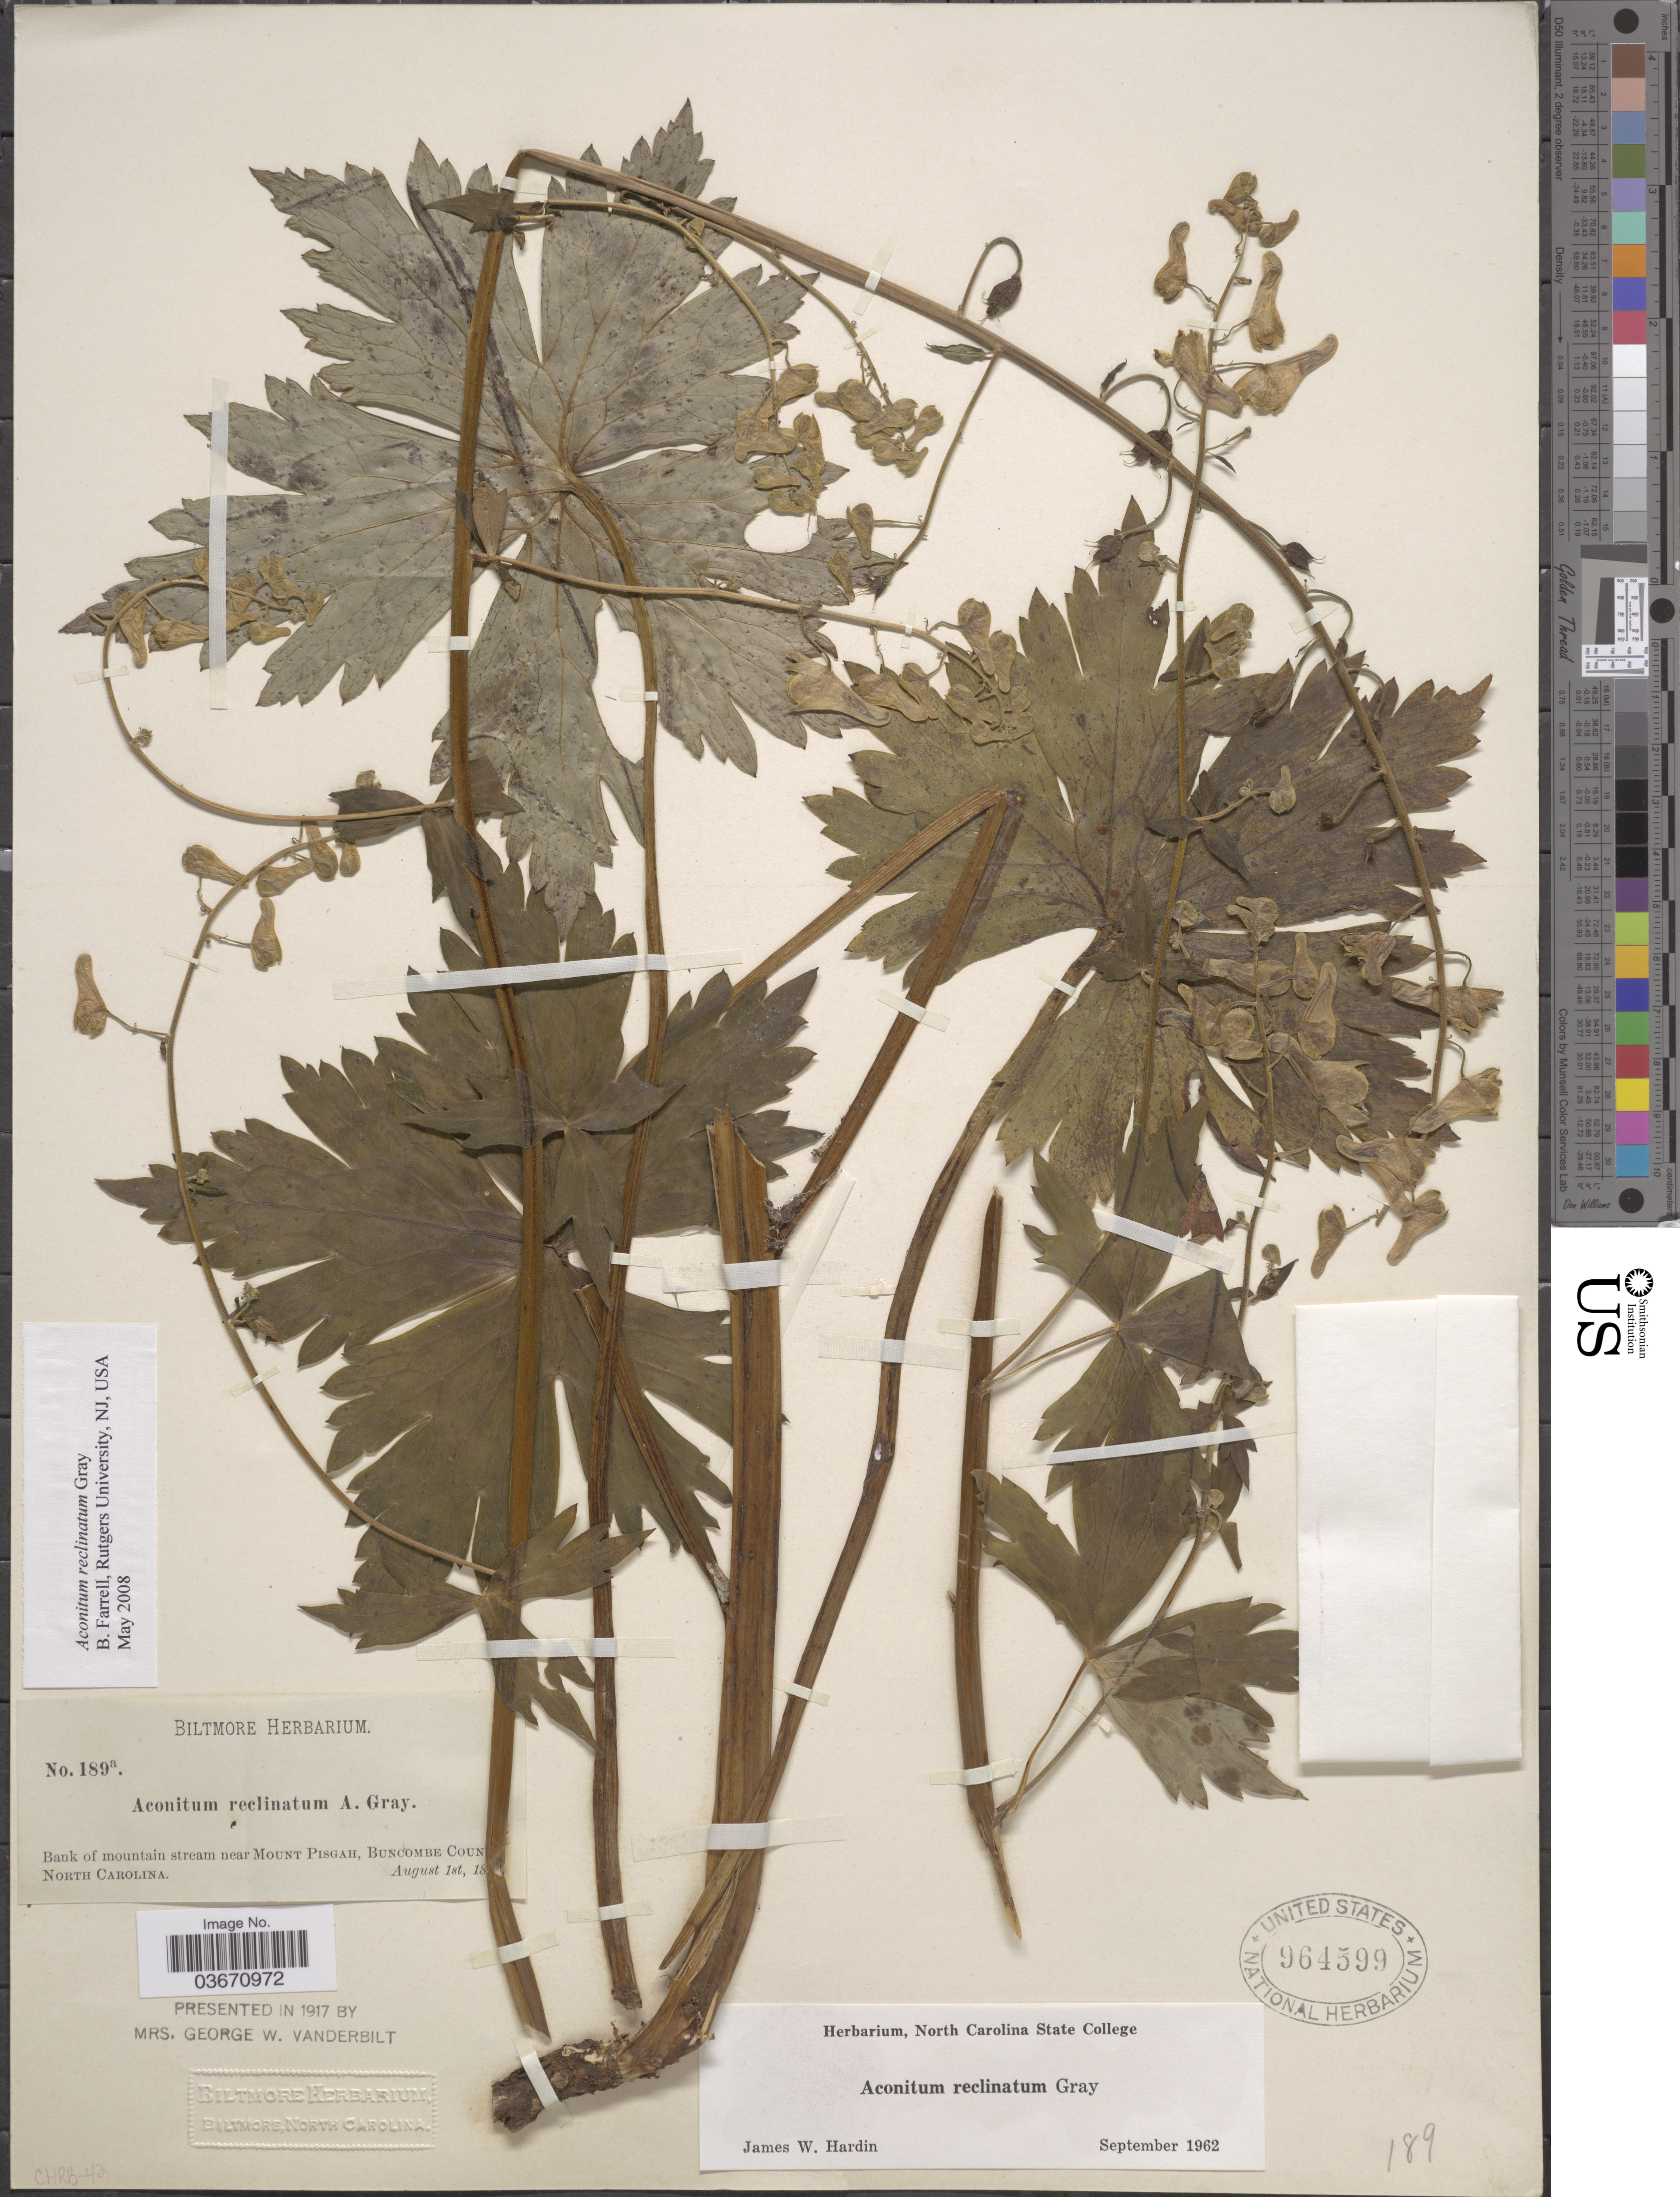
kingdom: Plantae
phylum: Tracheophyta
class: Magnoliopsida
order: Ranunculales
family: Ranunculaceae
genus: Aconitum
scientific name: Aconitum reclinatum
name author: A. Gray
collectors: ex herb. Biltmore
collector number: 189a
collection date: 1897-08-01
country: United States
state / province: North Carolina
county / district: Buncombe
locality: Bank of mountain stream near Mount Pisgah.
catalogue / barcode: US 964599